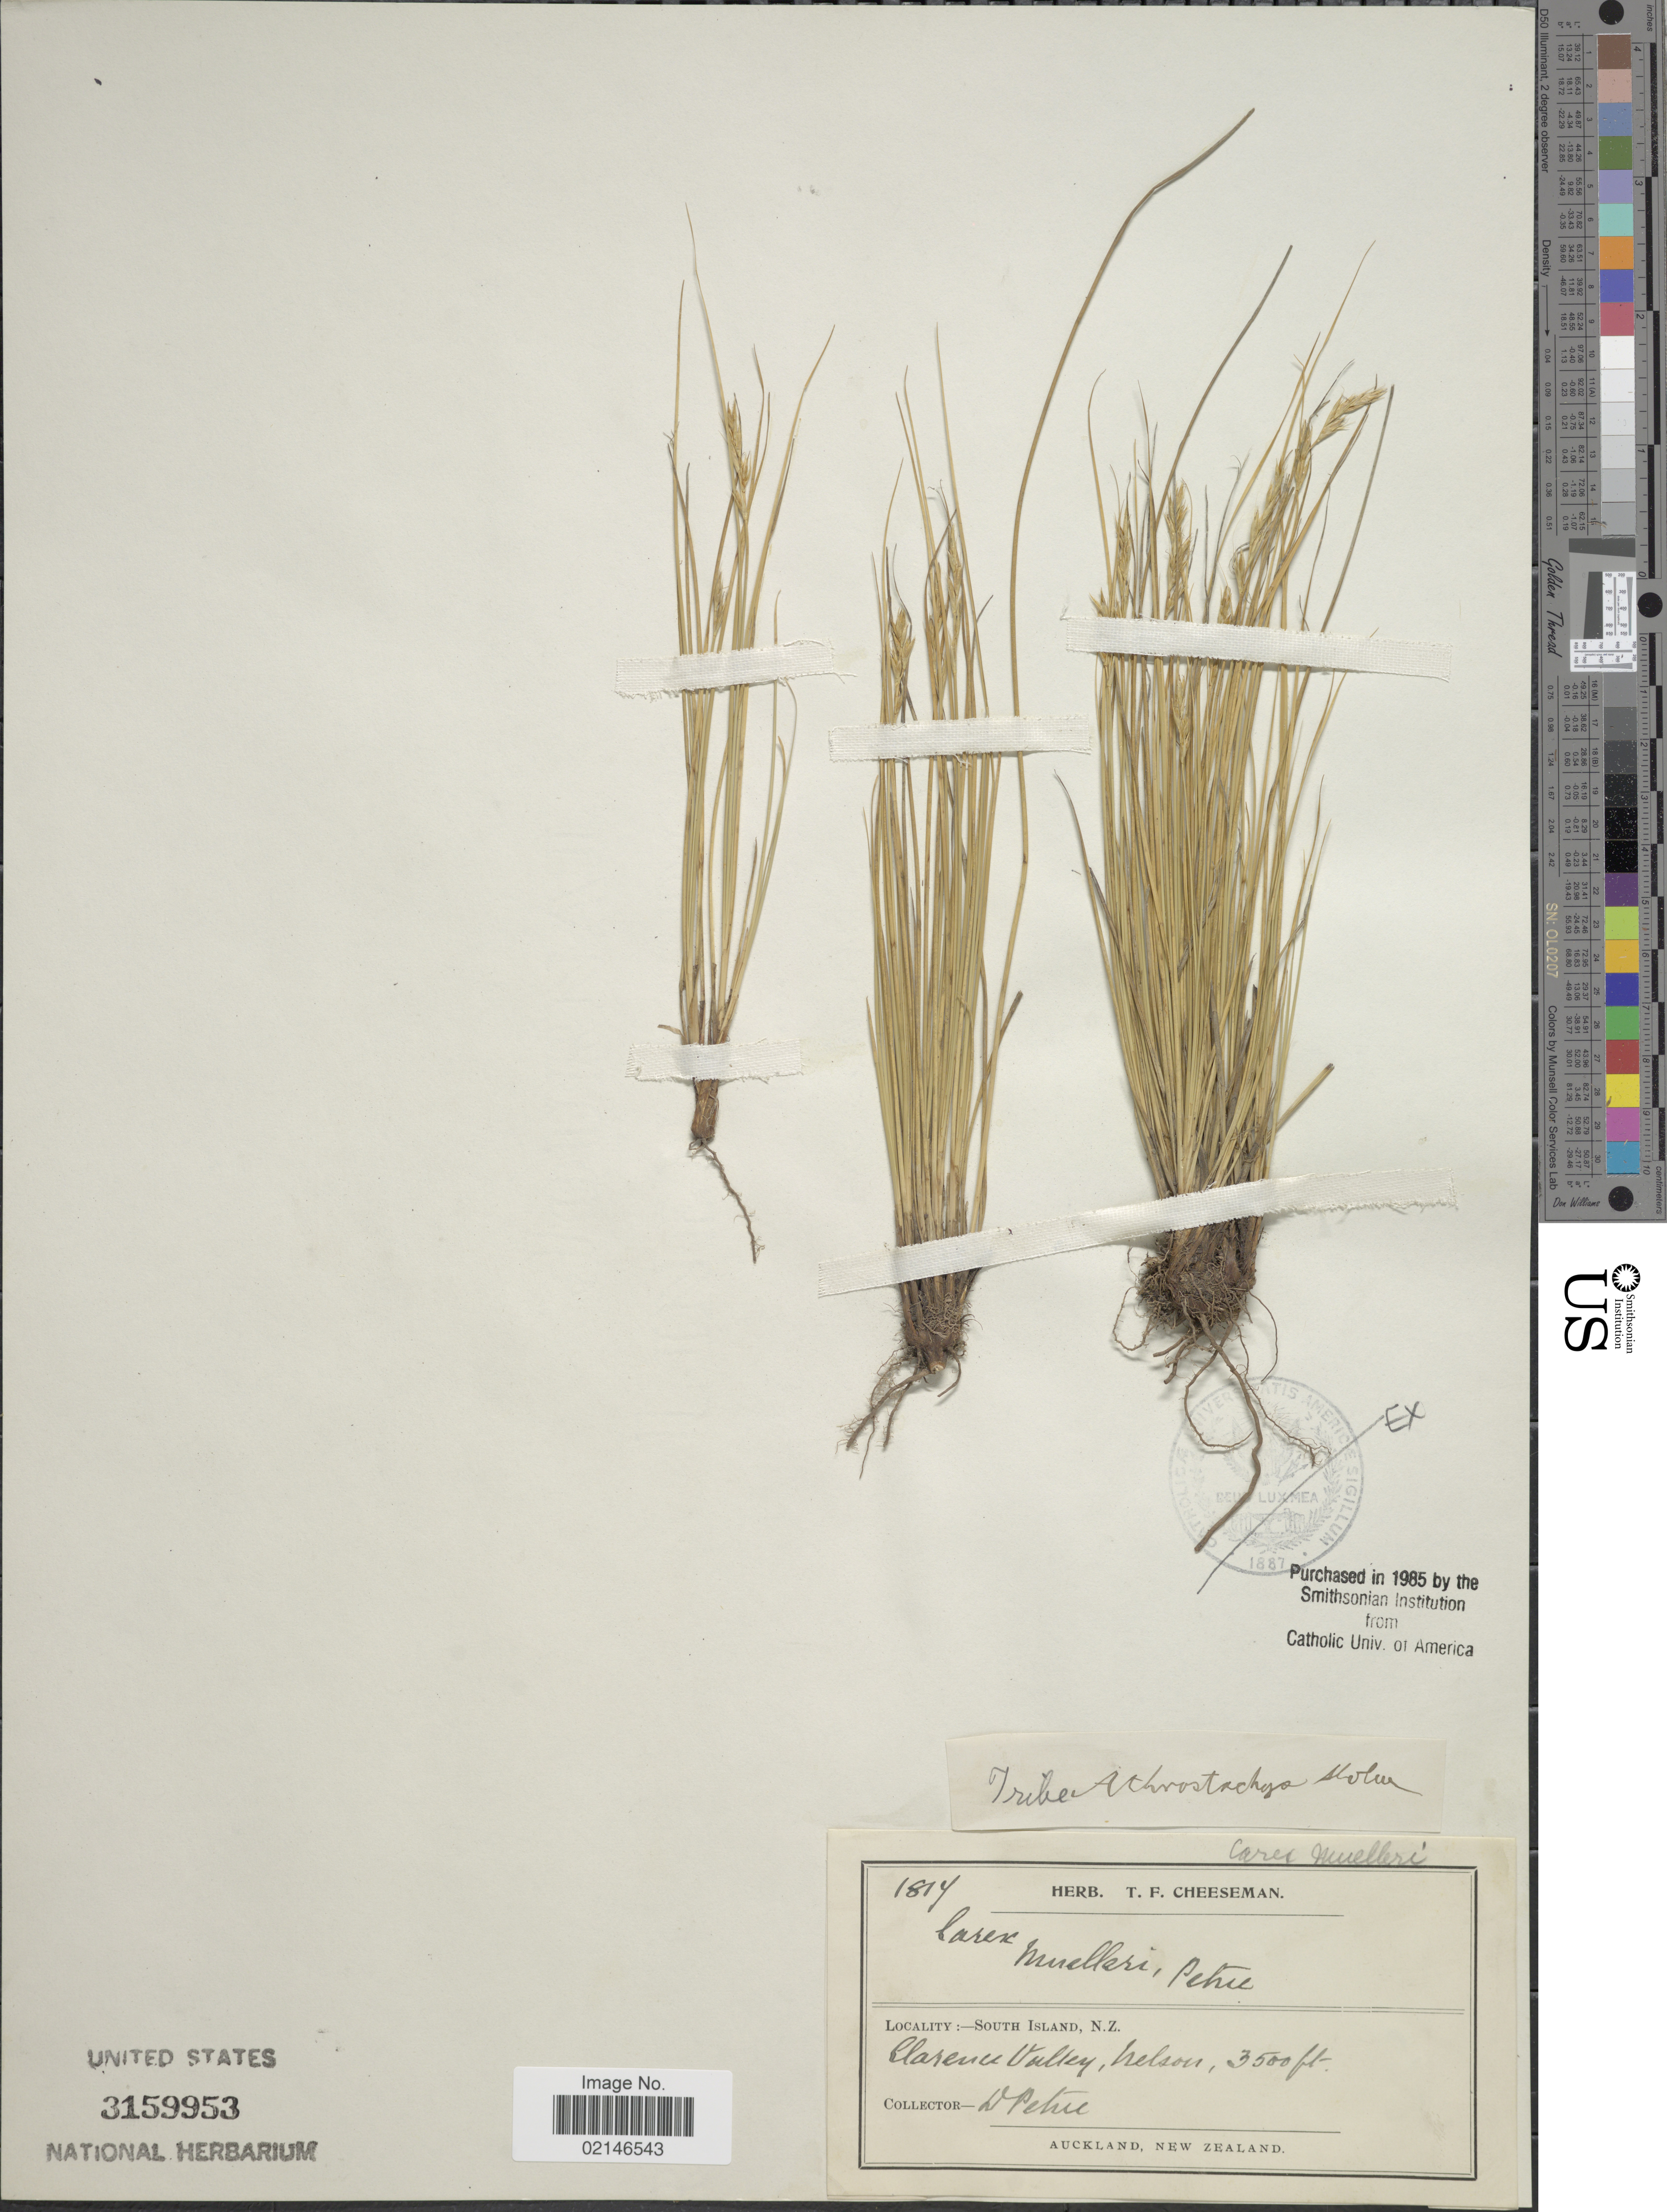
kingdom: Plantae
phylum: Tracheophyta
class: Liliopsida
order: Poales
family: Cyperaceae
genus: Carex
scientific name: Carex muelleri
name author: Petrie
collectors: D. Petric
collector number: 1817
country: New Zealand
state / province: Nelson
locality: South Island, Clarence Valley, Nelson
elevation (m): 1067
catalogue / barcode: US 3159953